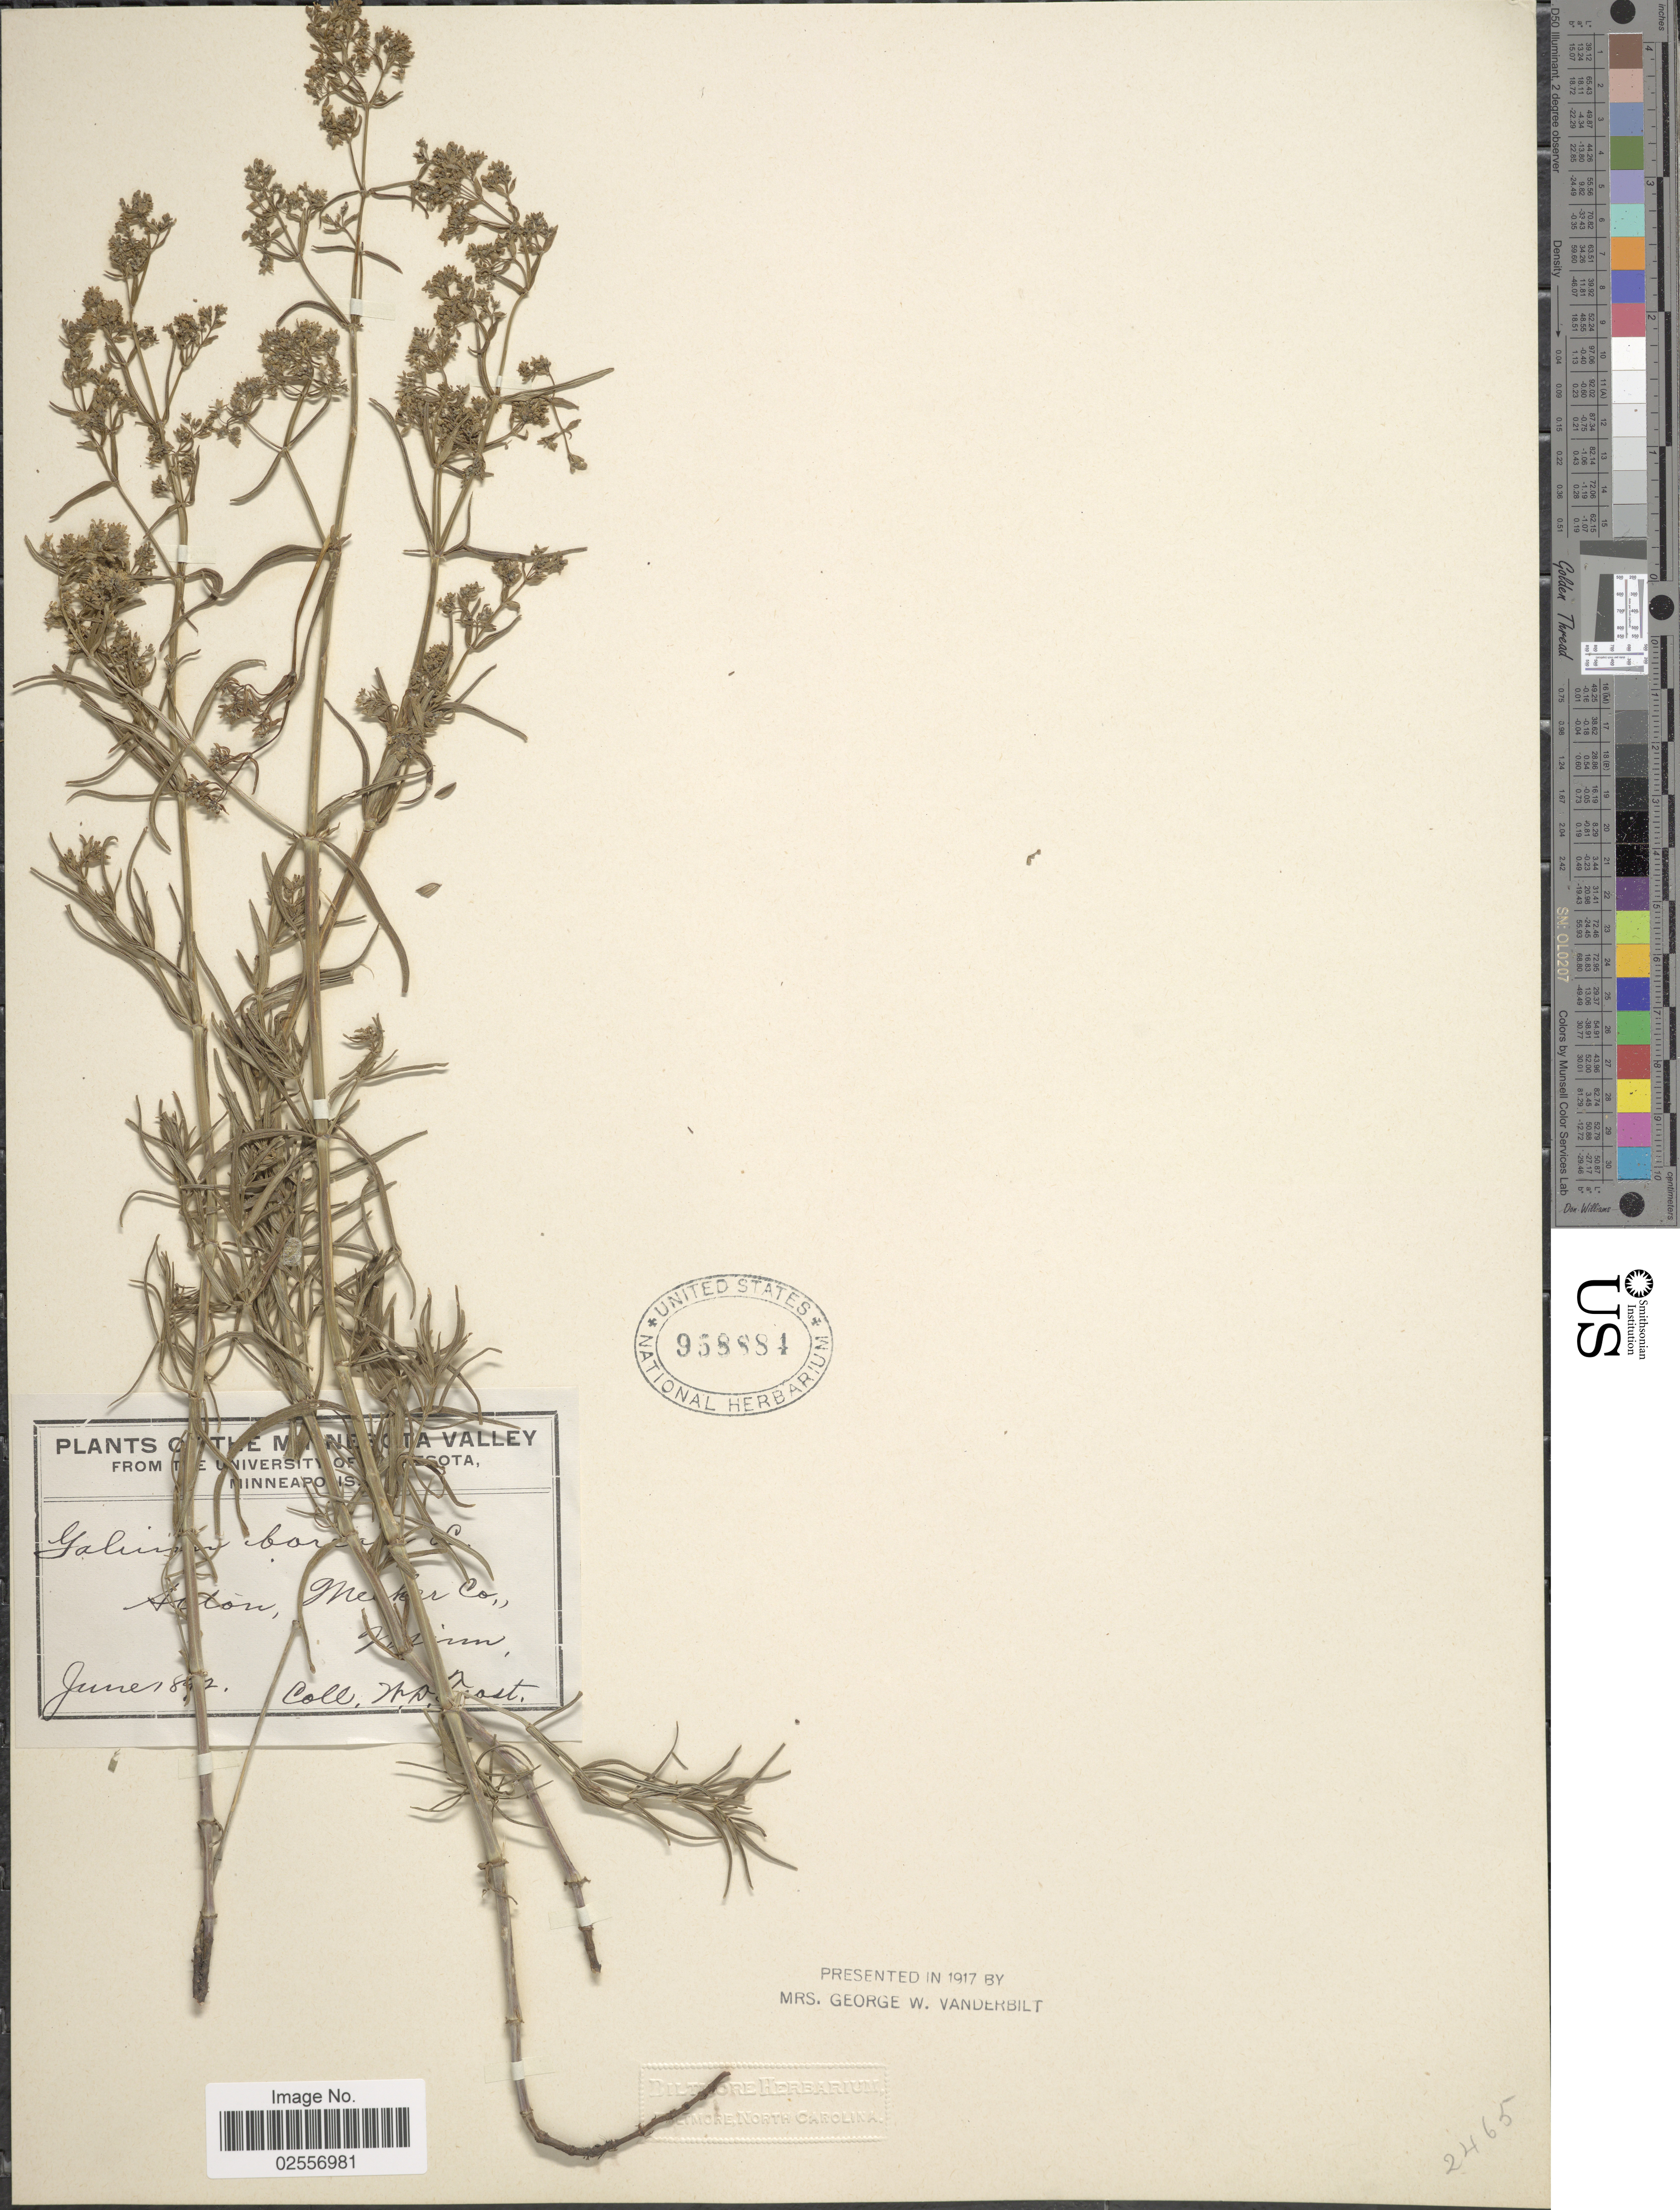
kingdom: Plantae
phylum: Tracheophyta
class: Magnoliopsida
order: Gentianales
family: Rubiaceae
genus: Galium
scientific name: Galium boreale L.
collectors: W. Frost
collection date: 1892-06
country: United States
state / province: Minnesota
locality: Acton, Meeker Co.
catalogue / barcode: US 958884